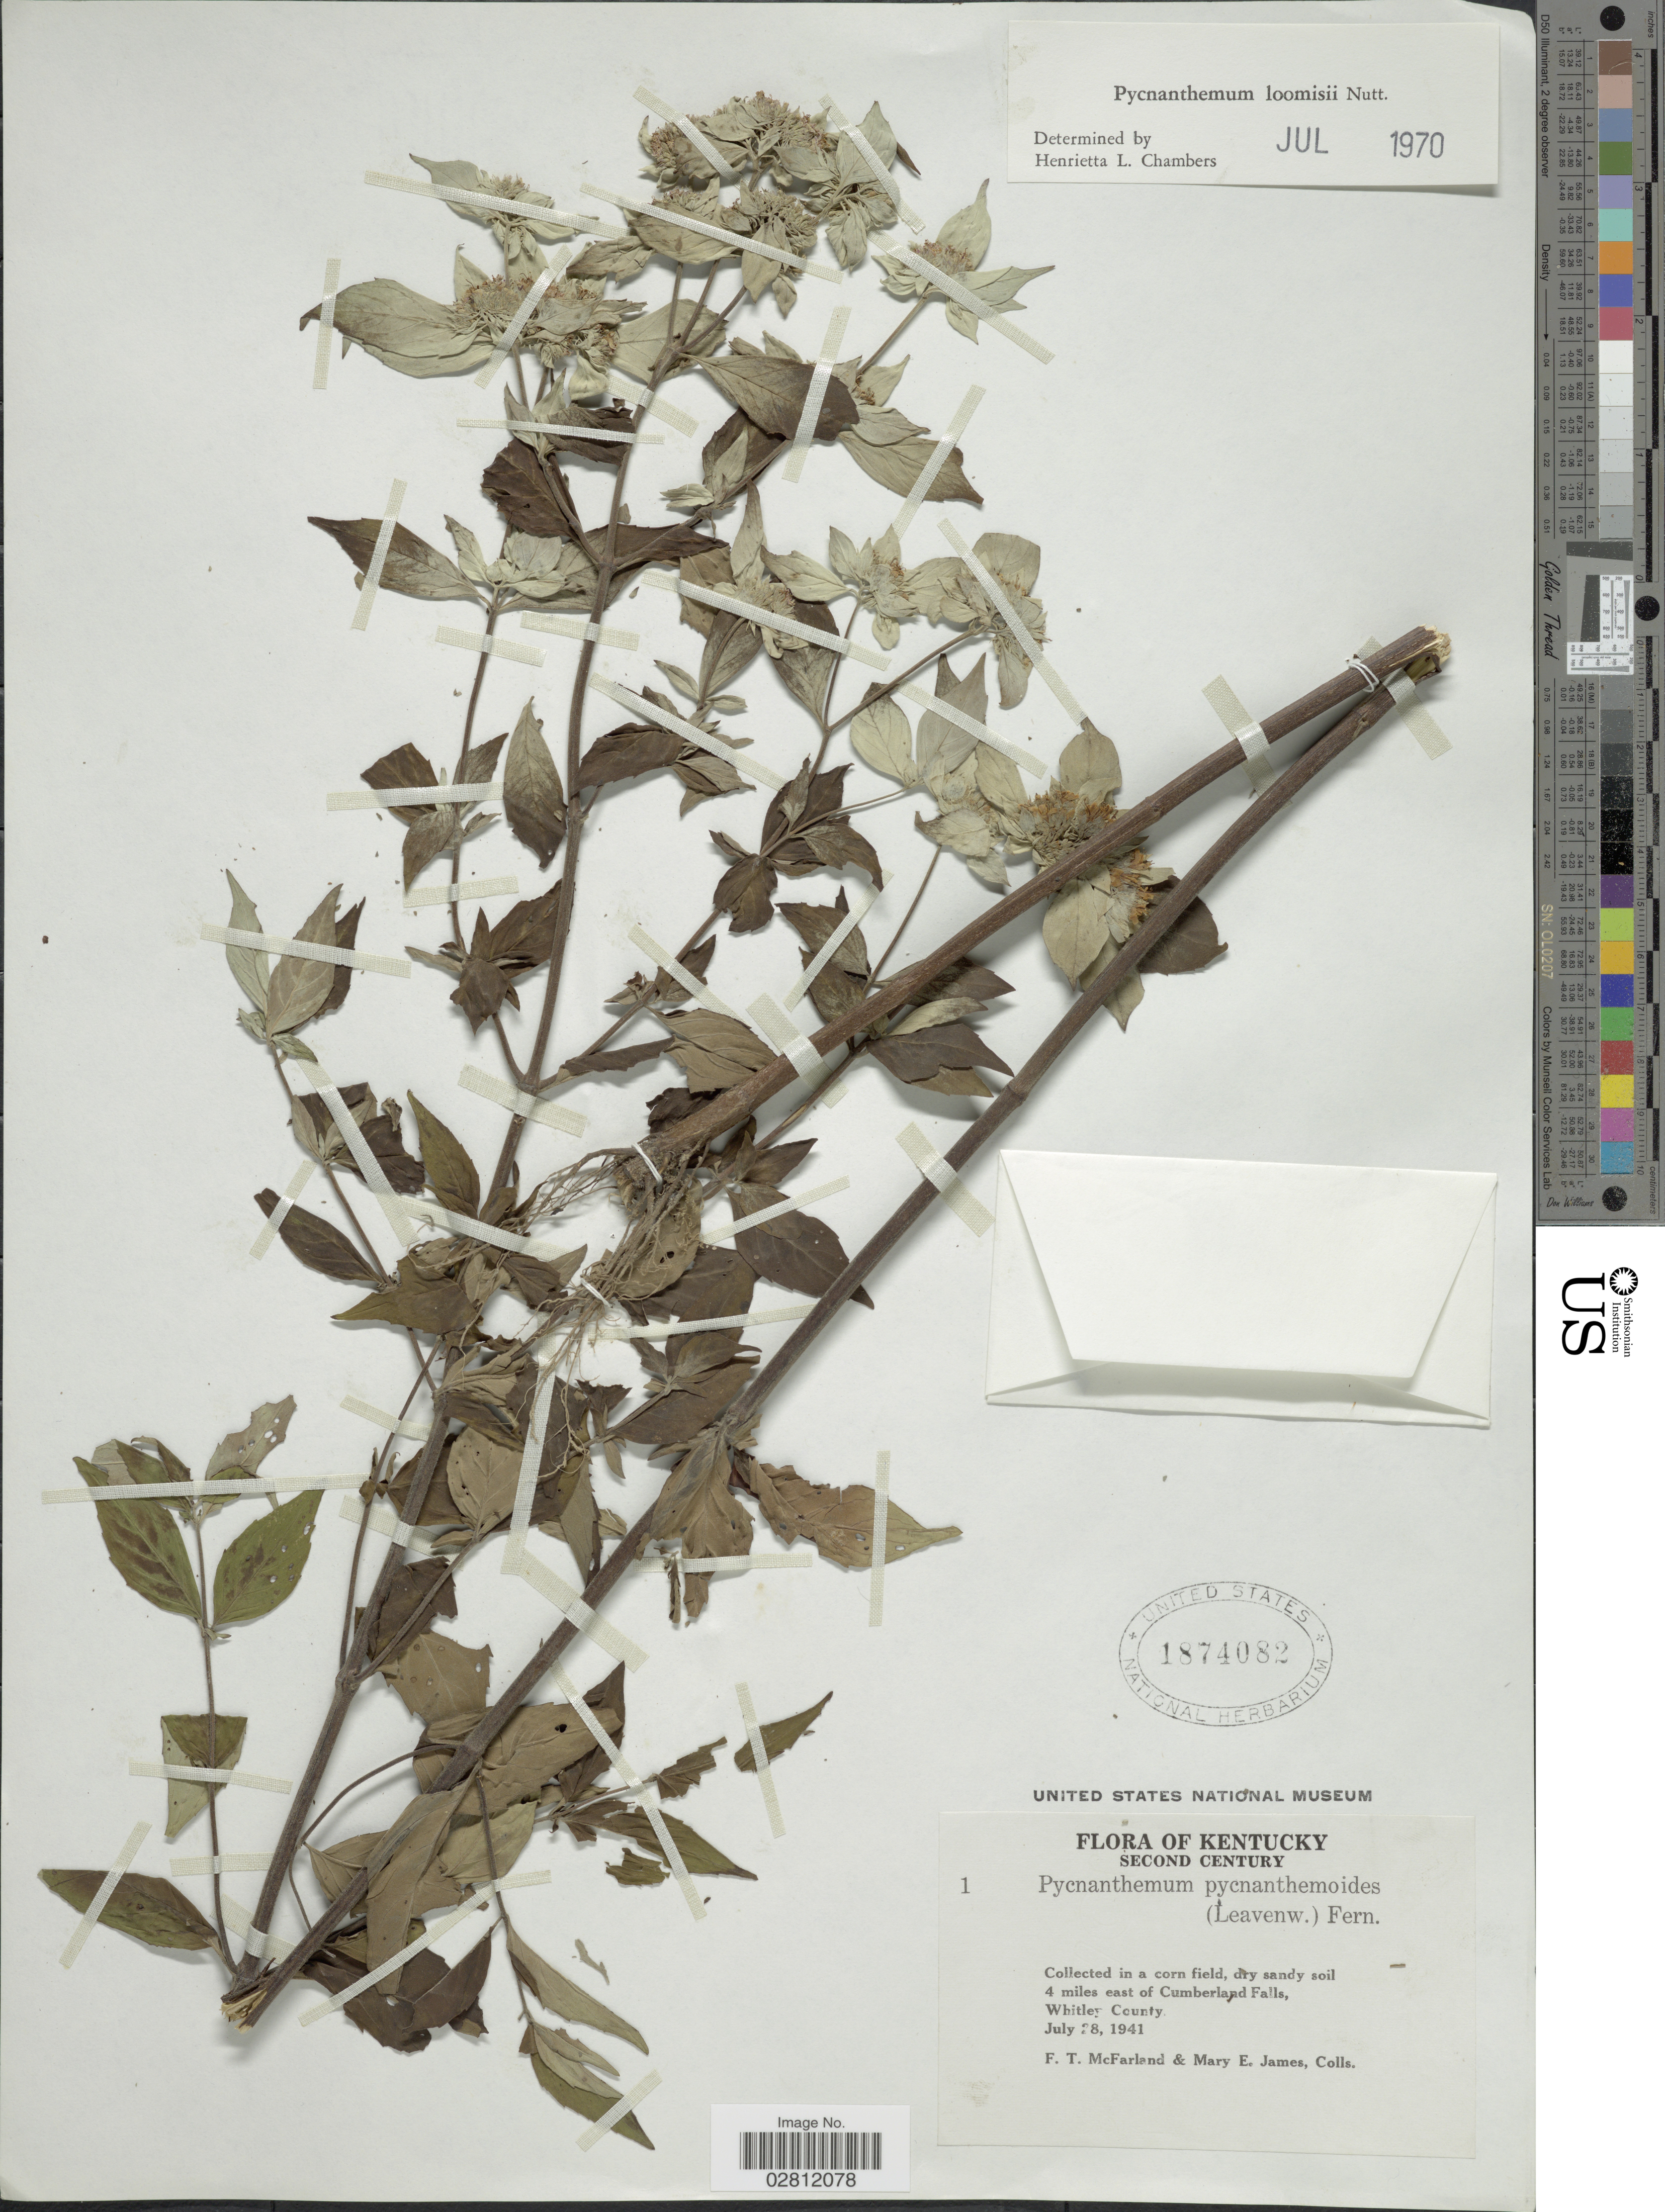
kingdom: Plantae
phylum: Tracheophyta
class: Magnoliopsida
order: Lamiales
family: Lamiaceae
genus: Pycnanthemum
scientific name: Pycnanthemum loomisii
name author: Nutt.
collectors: F. McFarland & M. James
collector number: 1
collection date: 1941-07-28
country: United States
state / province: Kentucky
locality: Second Century, 4 miles east of Cumberland Falls, Whitley County.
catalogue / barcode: US 1874082